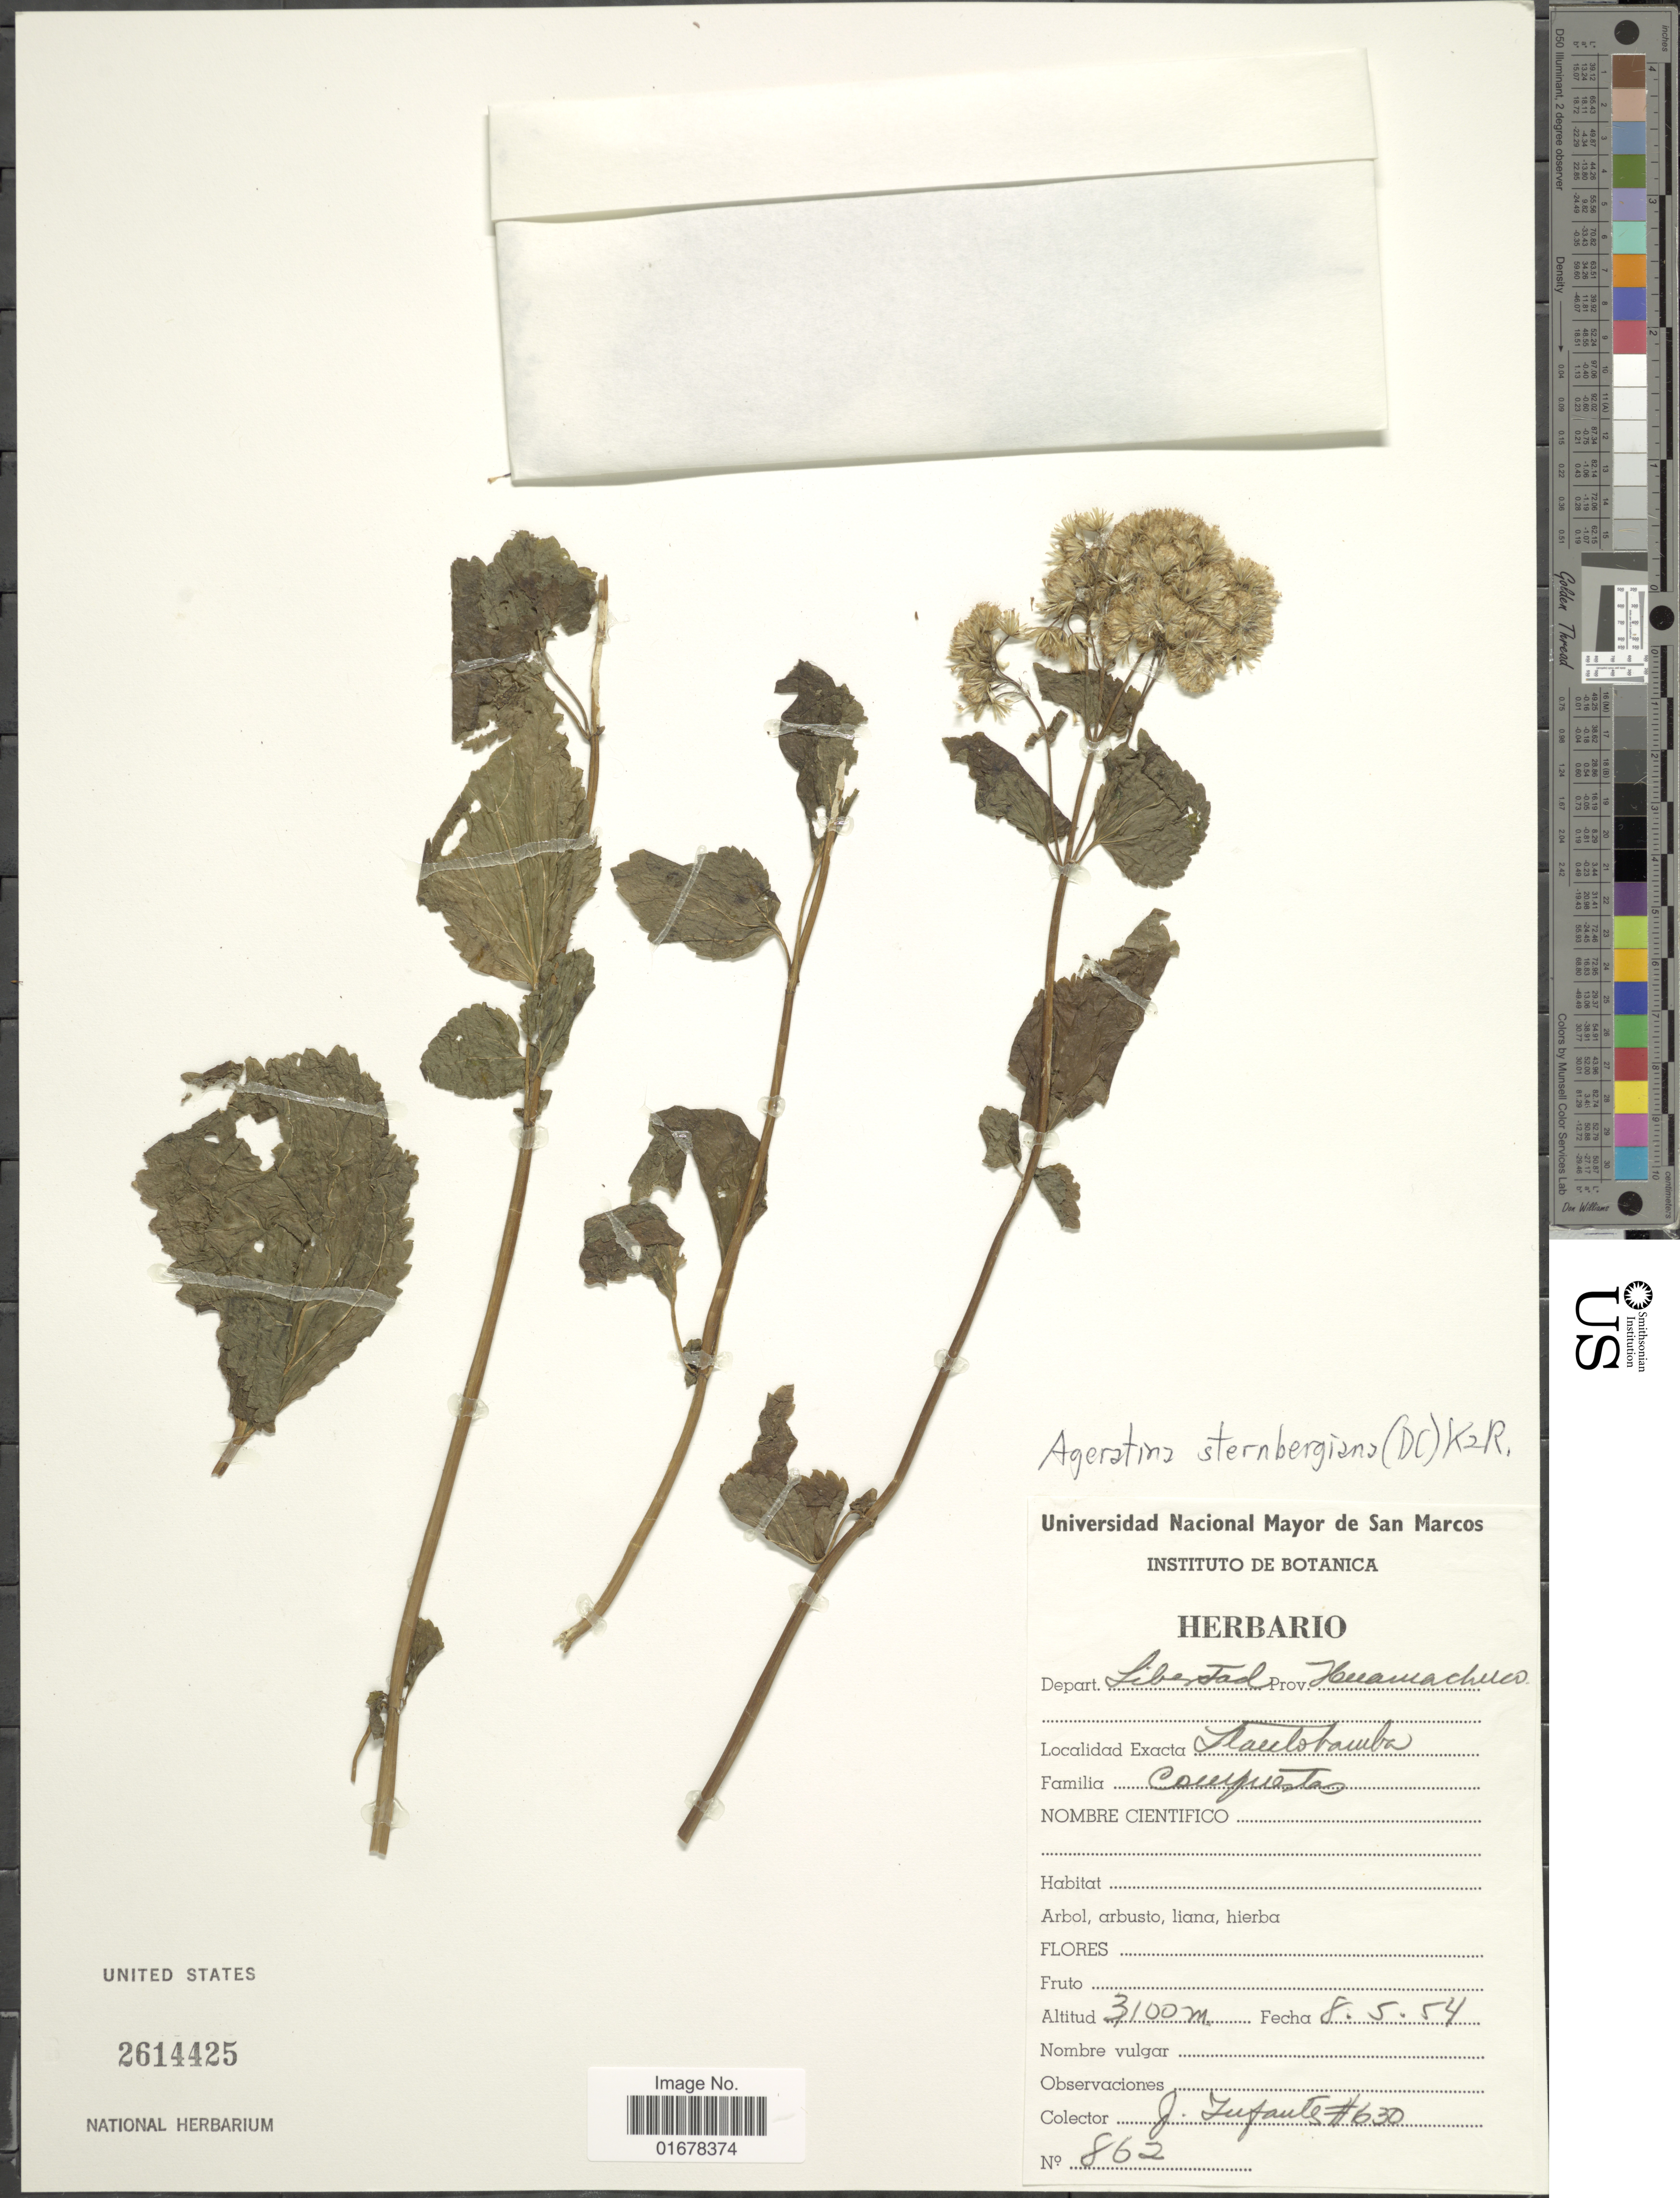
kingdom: Plantae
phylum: Tracheophyta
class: Magnoliopsida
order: Asterales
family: Asteraceae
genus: Ageratina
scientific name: Ageratina sternbergiana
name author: (DC.) R.M. King & H. Rob.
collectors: J. Infantes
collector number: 630/862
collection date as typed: Transcribed d/m/y: 8/5/54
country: Peru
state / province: La Libertad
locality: Depart. Libertad, Prov. Huancachuco, Llantobamba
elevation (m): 3100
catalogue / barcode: US 2614425